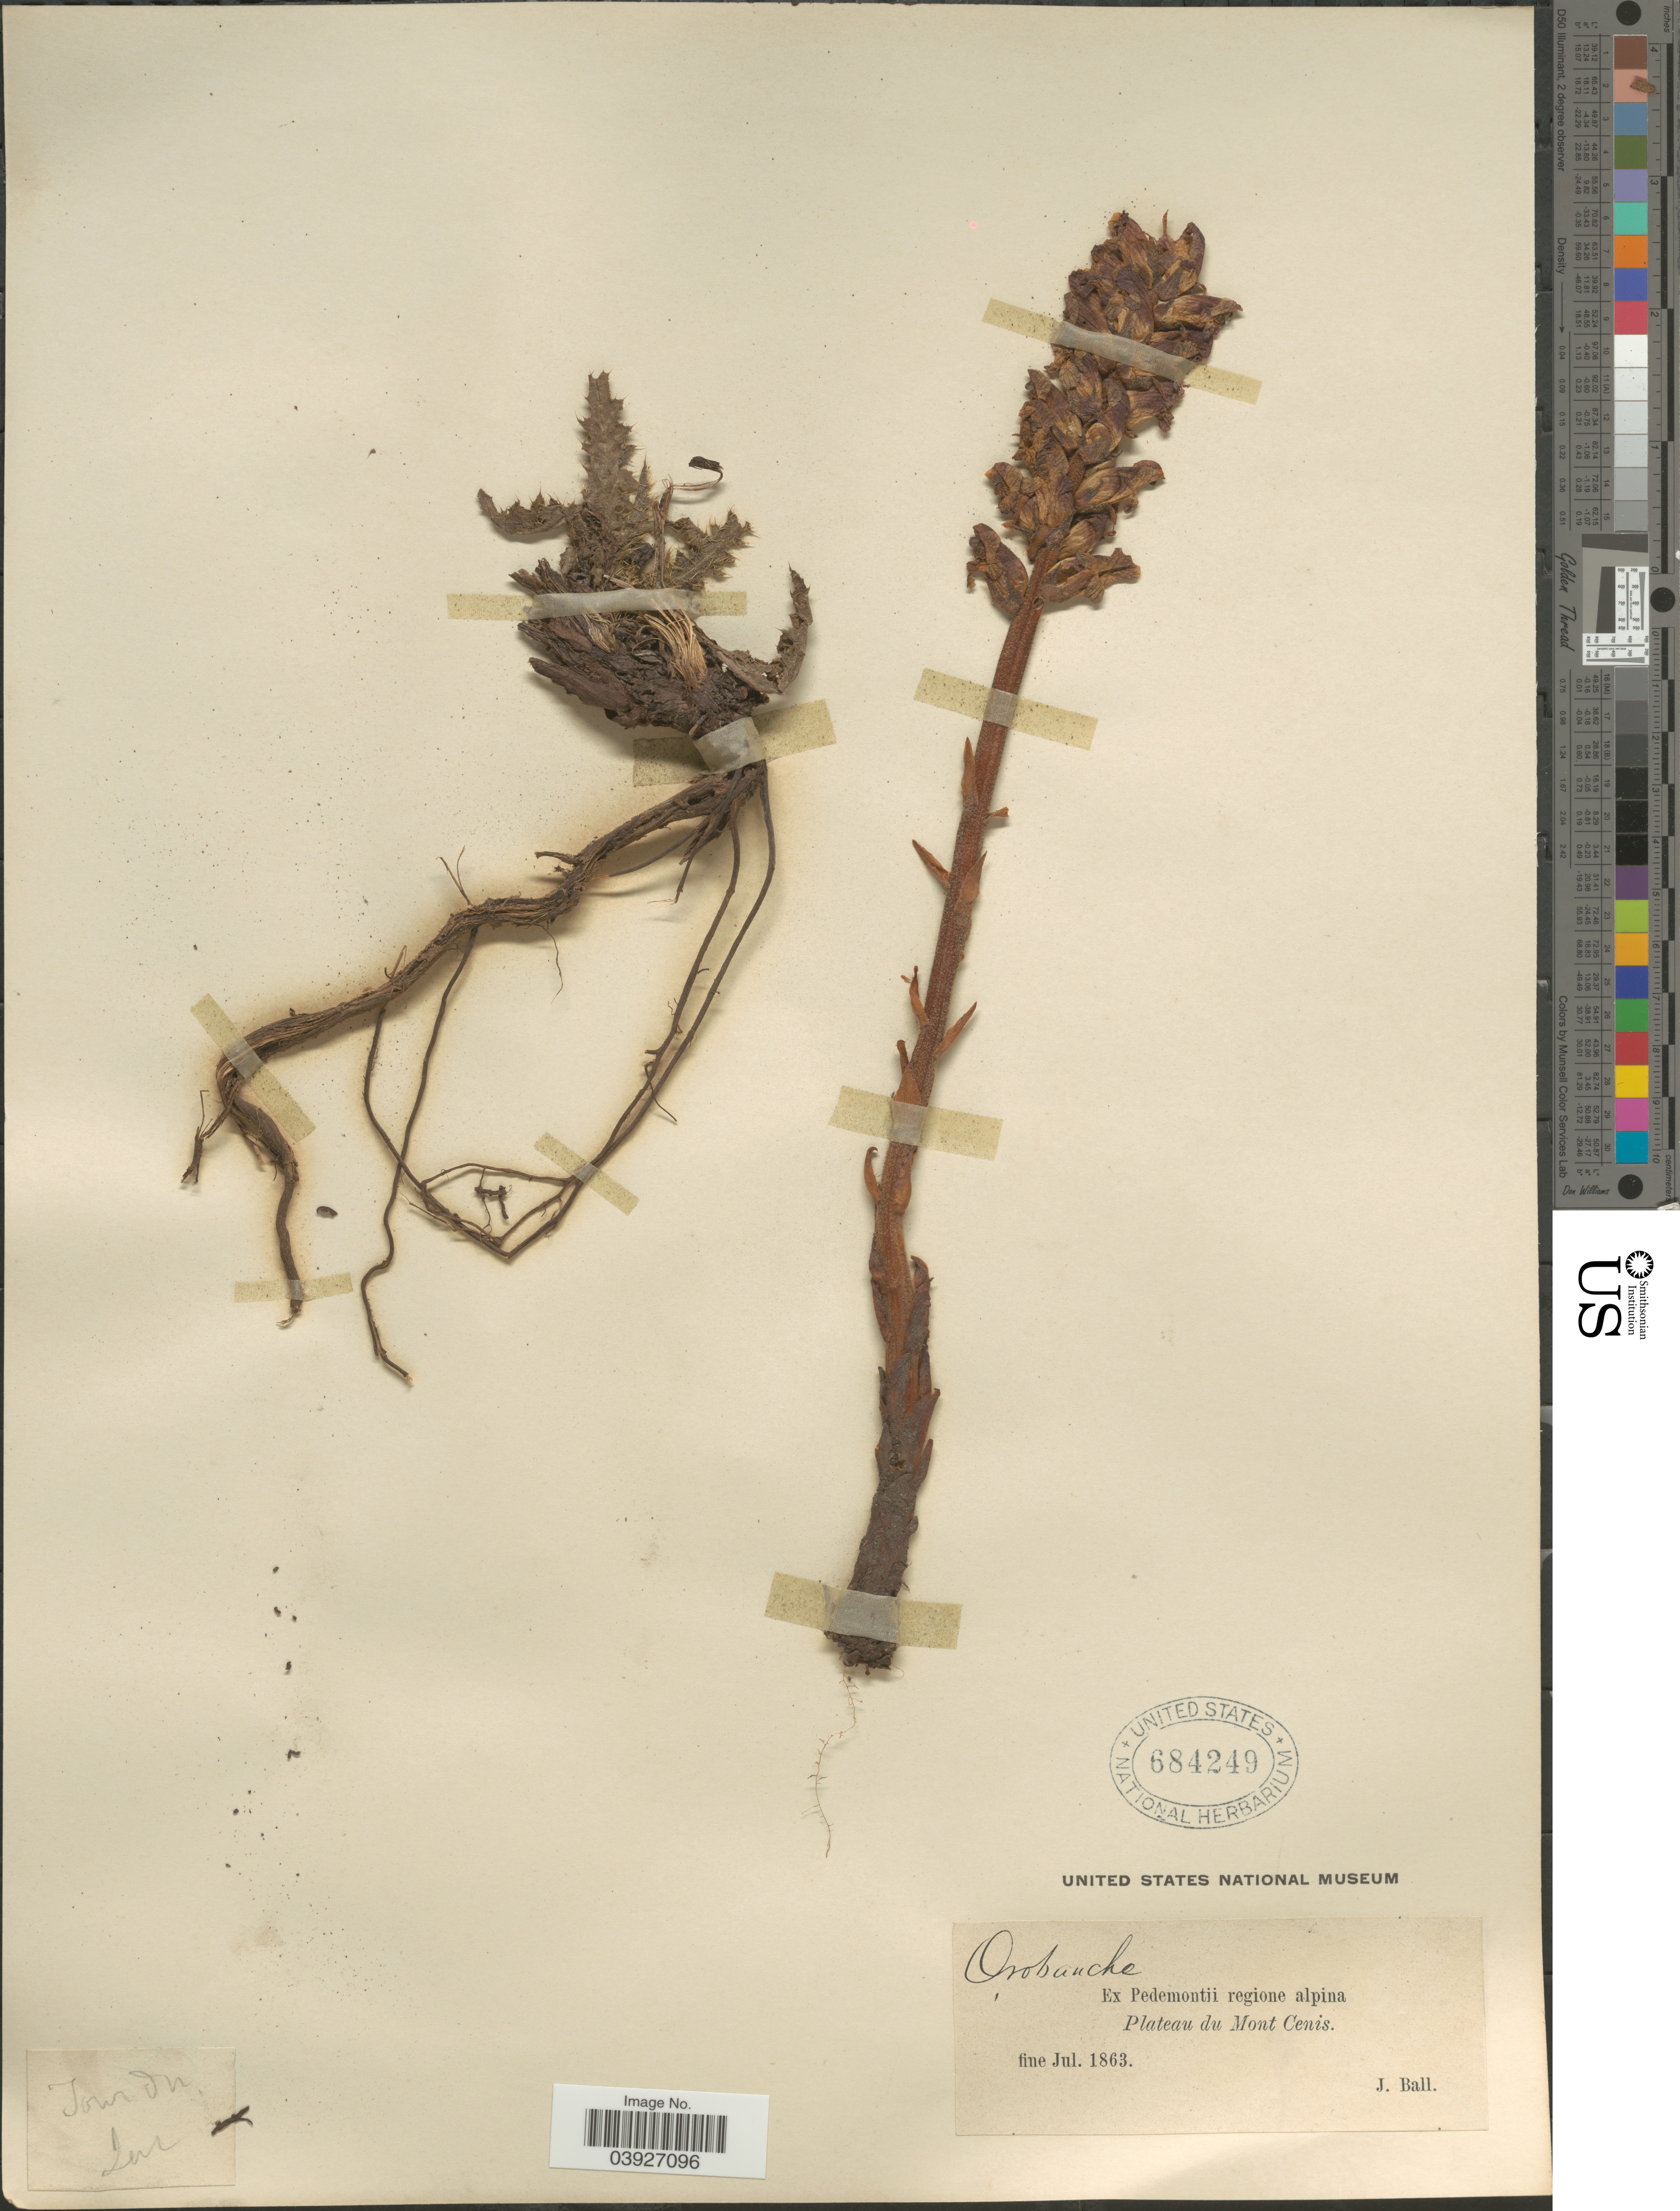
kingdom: Plantae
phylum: Tracheophyta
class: Magnoliopsida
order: Lamiales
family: Orobanchaceae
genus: Epifagus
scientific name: Epifagus sp.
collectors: J. Ball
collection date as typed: fine Jul. 1863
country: Italy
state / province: Piedmont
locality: Ex Pedemontii regione alpina Plateau du Mont Cenis.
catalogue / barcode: US 684249